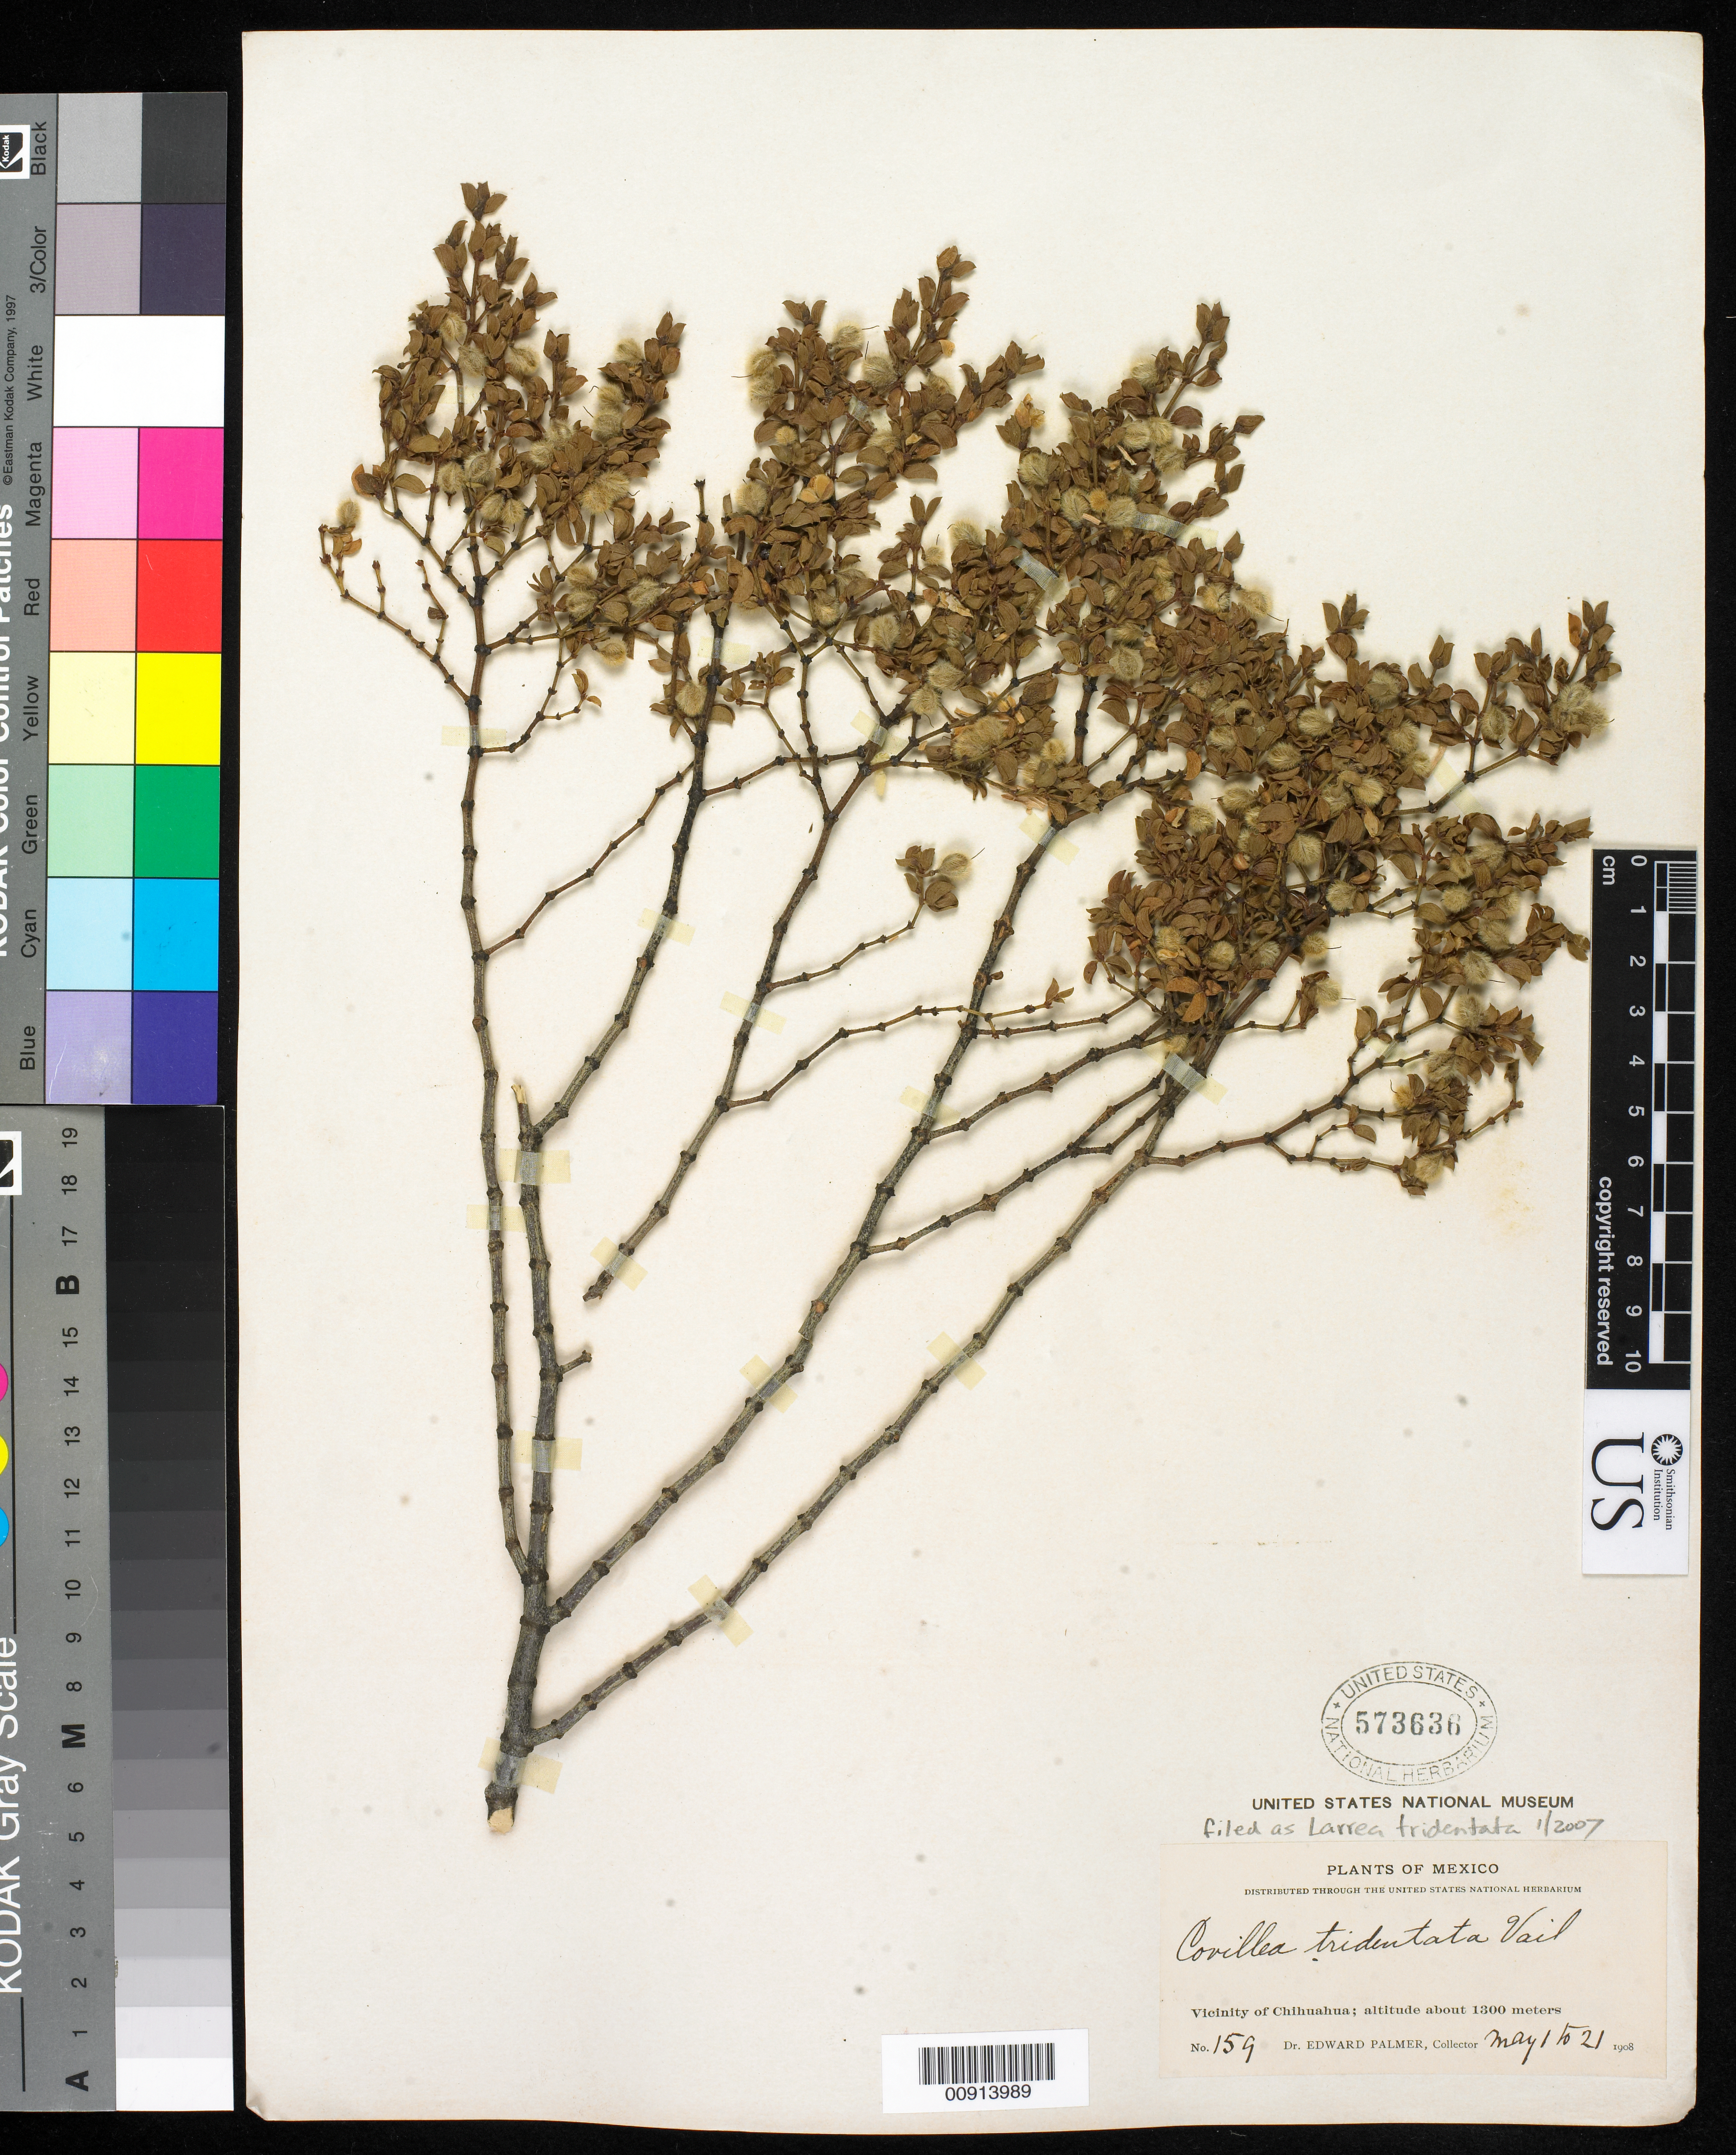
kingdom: Plantae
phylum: Tracheophyta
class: Magnoliopsida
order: Zygophyllales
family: Zygophyllaceae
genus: Larrea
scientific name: Larrea tridentata var. tridentata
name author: (Sessé & Moc. ex DC.) Coville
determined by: Strong, M. T., (US), Smithsonian Institution - National Museum of Natural History (UNITED STATES)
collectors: E. Palmer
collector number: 159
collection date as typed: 01 May 1908 to 21 May 1908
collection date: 1908-05-01/1908-05-21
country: Mexico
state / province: Chihuahua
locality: Vicinity of Chihuahua.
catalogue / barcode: US 573636